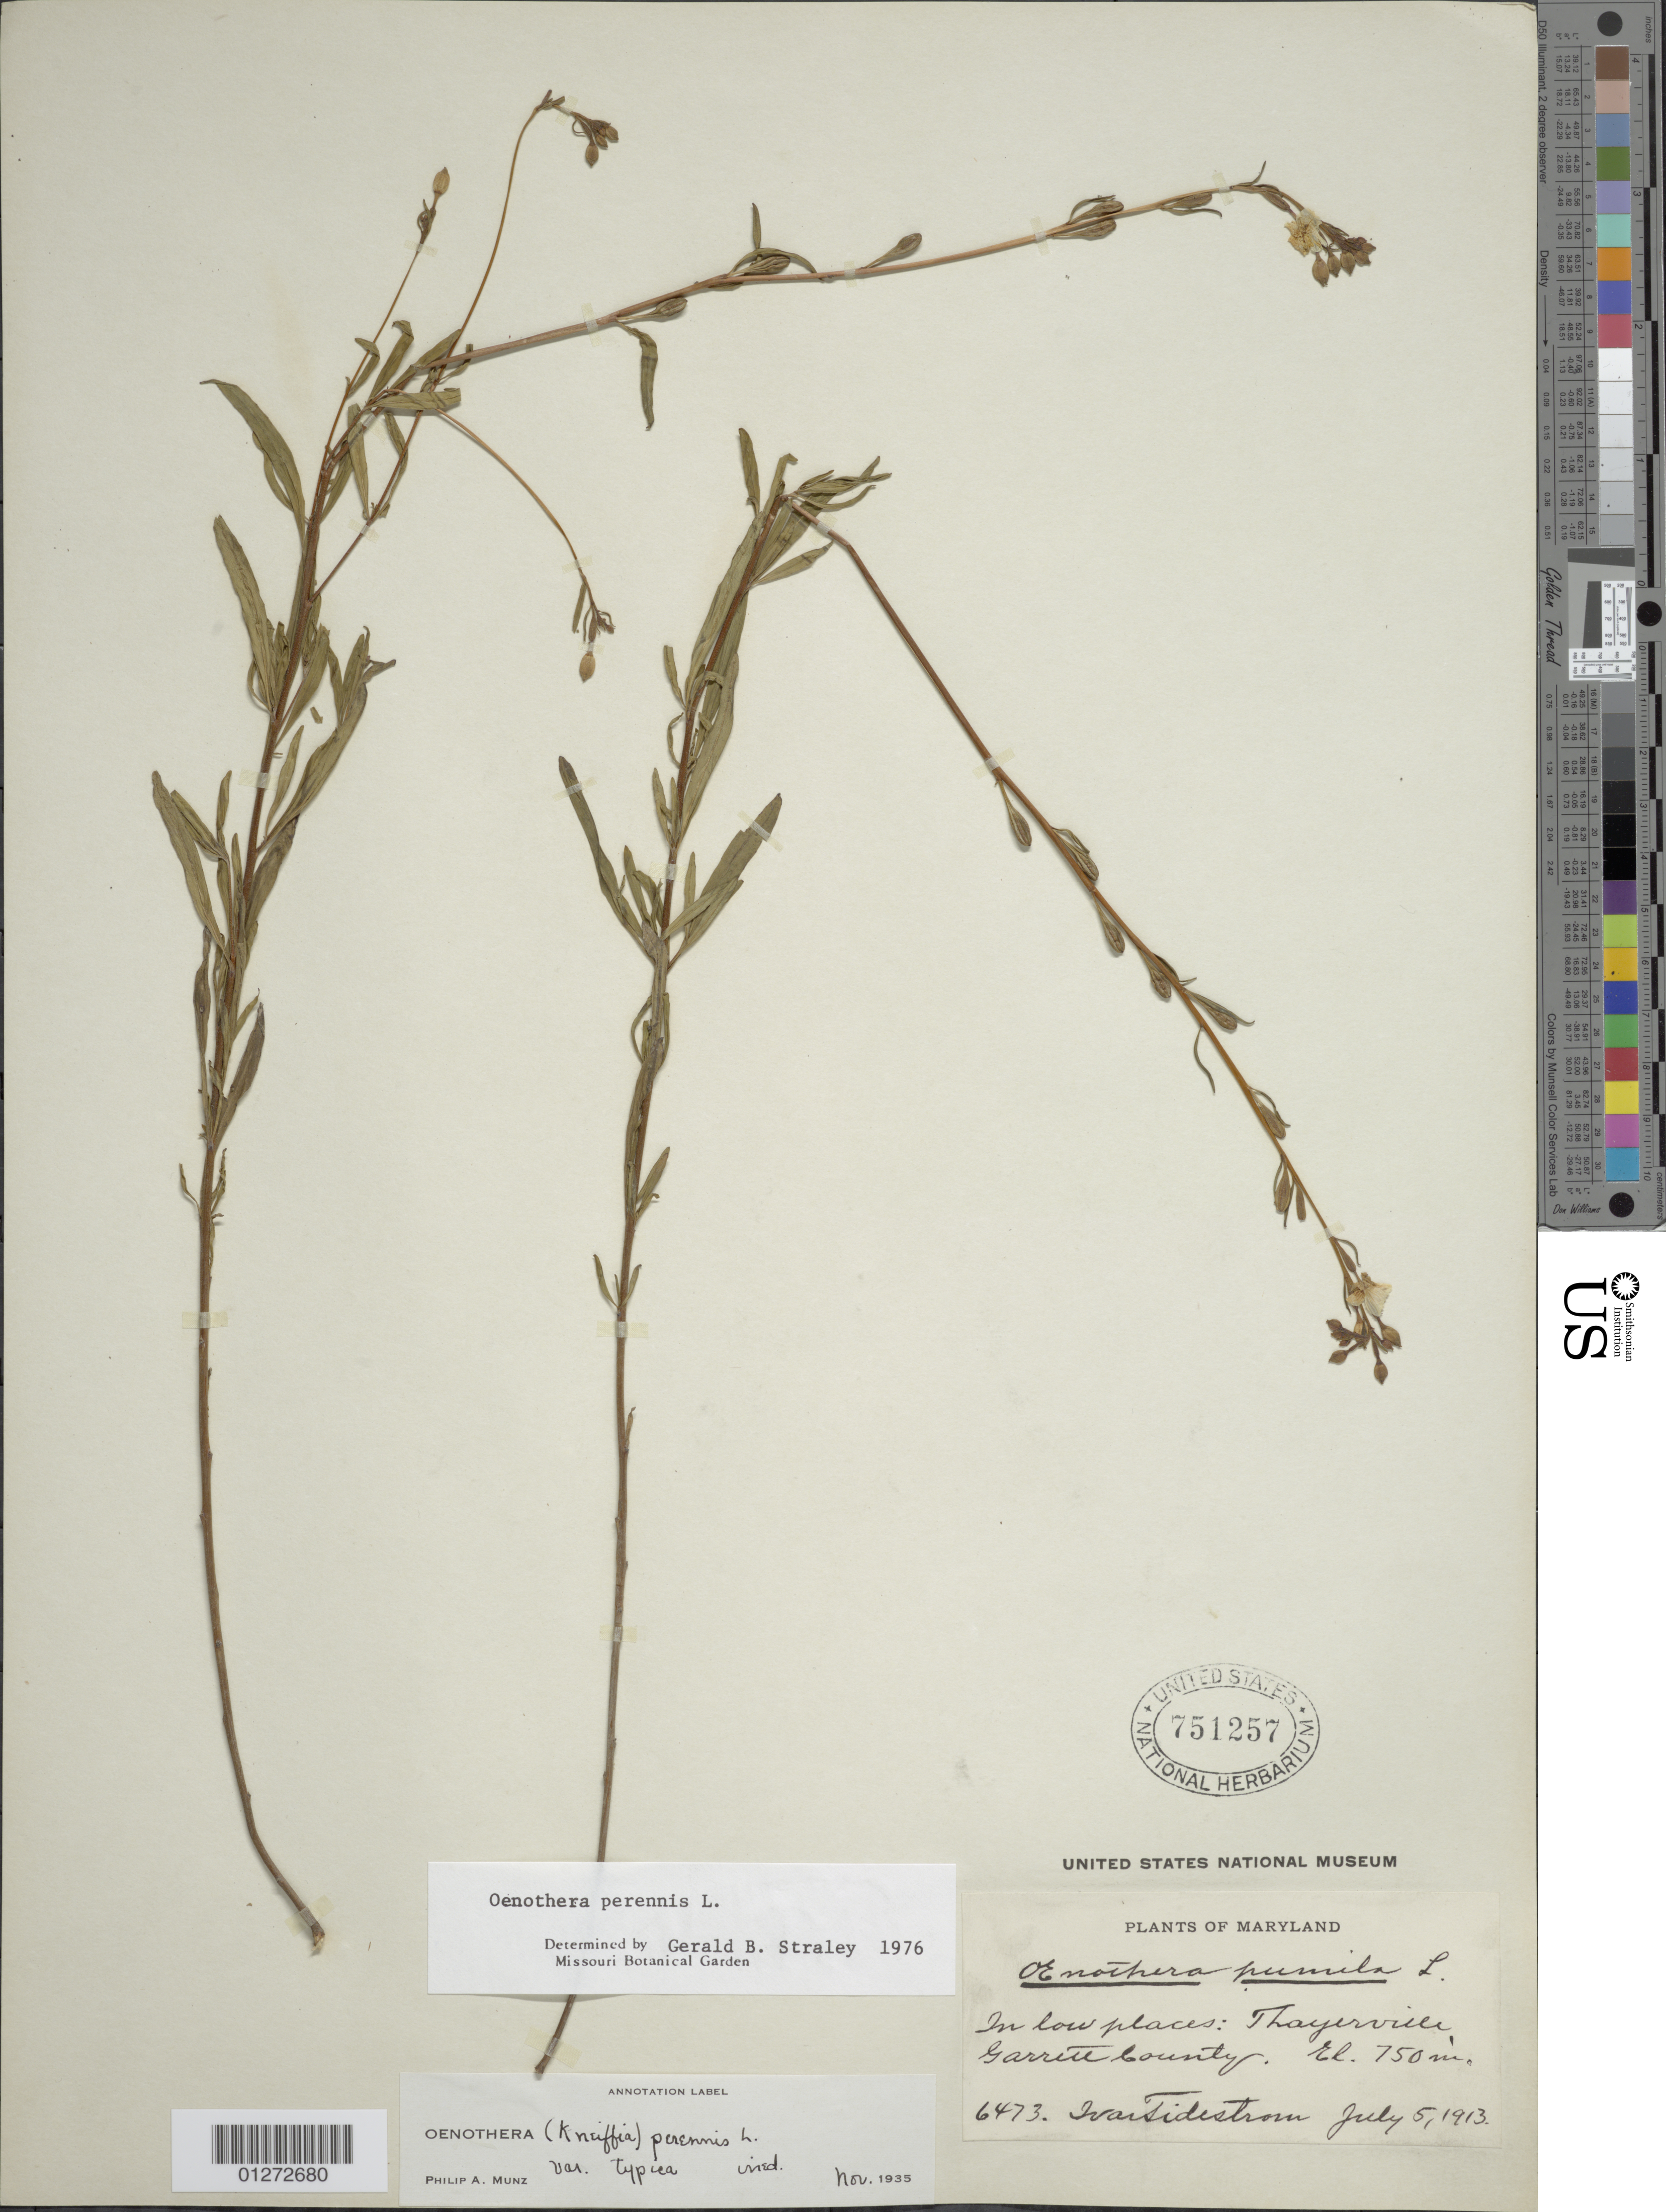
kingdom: Plantae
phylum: Tracheophyta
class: Magnoliopsida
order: Myrtales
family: Onagraceae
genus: Oenothera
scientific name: Oenothera perennis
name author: L.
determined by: Straley, G. B.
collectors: I. F. Tidestrom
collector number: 6473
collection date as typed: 05 Jul 1913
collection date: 1913-07-05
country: United States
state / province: Maryland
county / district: Garrett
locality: Thayerville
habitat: In low places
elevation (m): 750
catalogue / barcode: US 751257